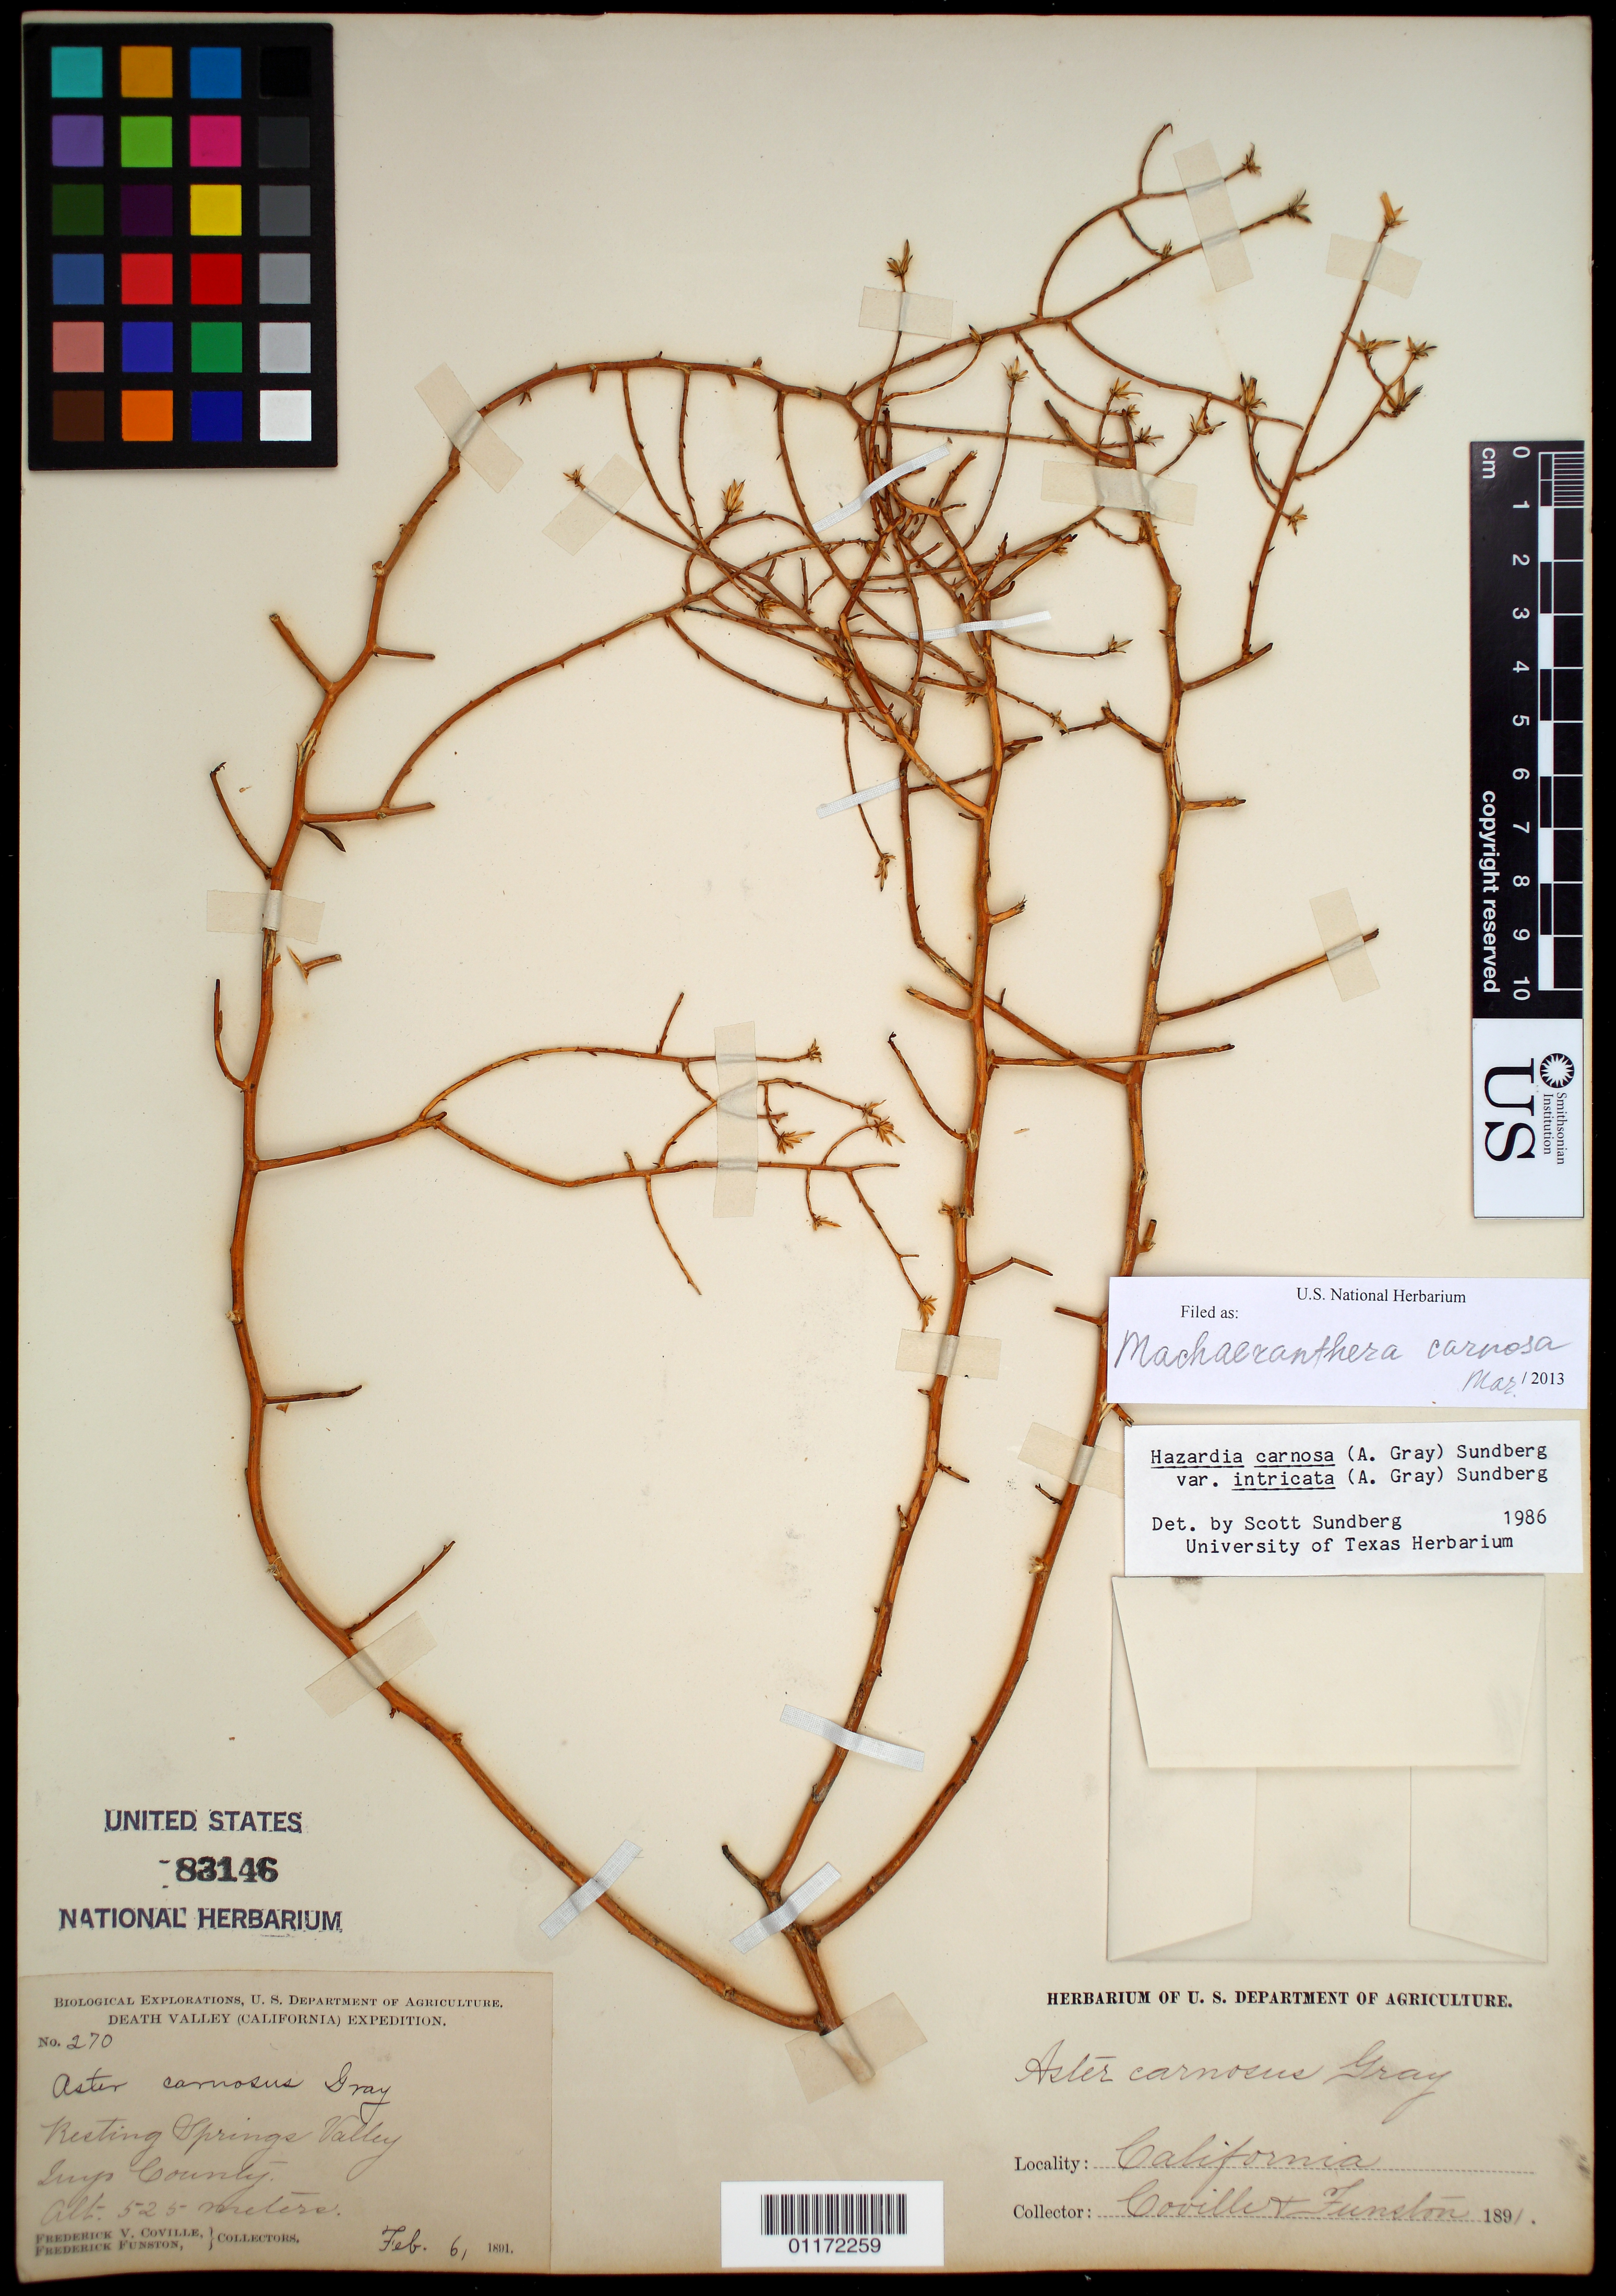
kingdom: Plantae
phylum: Tracheophyta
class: Magnoliopsida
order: Asterales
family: Asteraceae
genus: Machaeranthera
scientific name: Machaeranthera carnosa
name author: (A. Gray) G.L. Nesom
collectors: F. V. Coville & F. Funston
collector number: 270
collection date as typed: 06 Feb 1891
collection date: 1891-02-06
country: United States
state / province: California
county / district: Inyo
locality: Resting Springs Valley.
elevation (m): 525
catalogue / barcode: US 83146